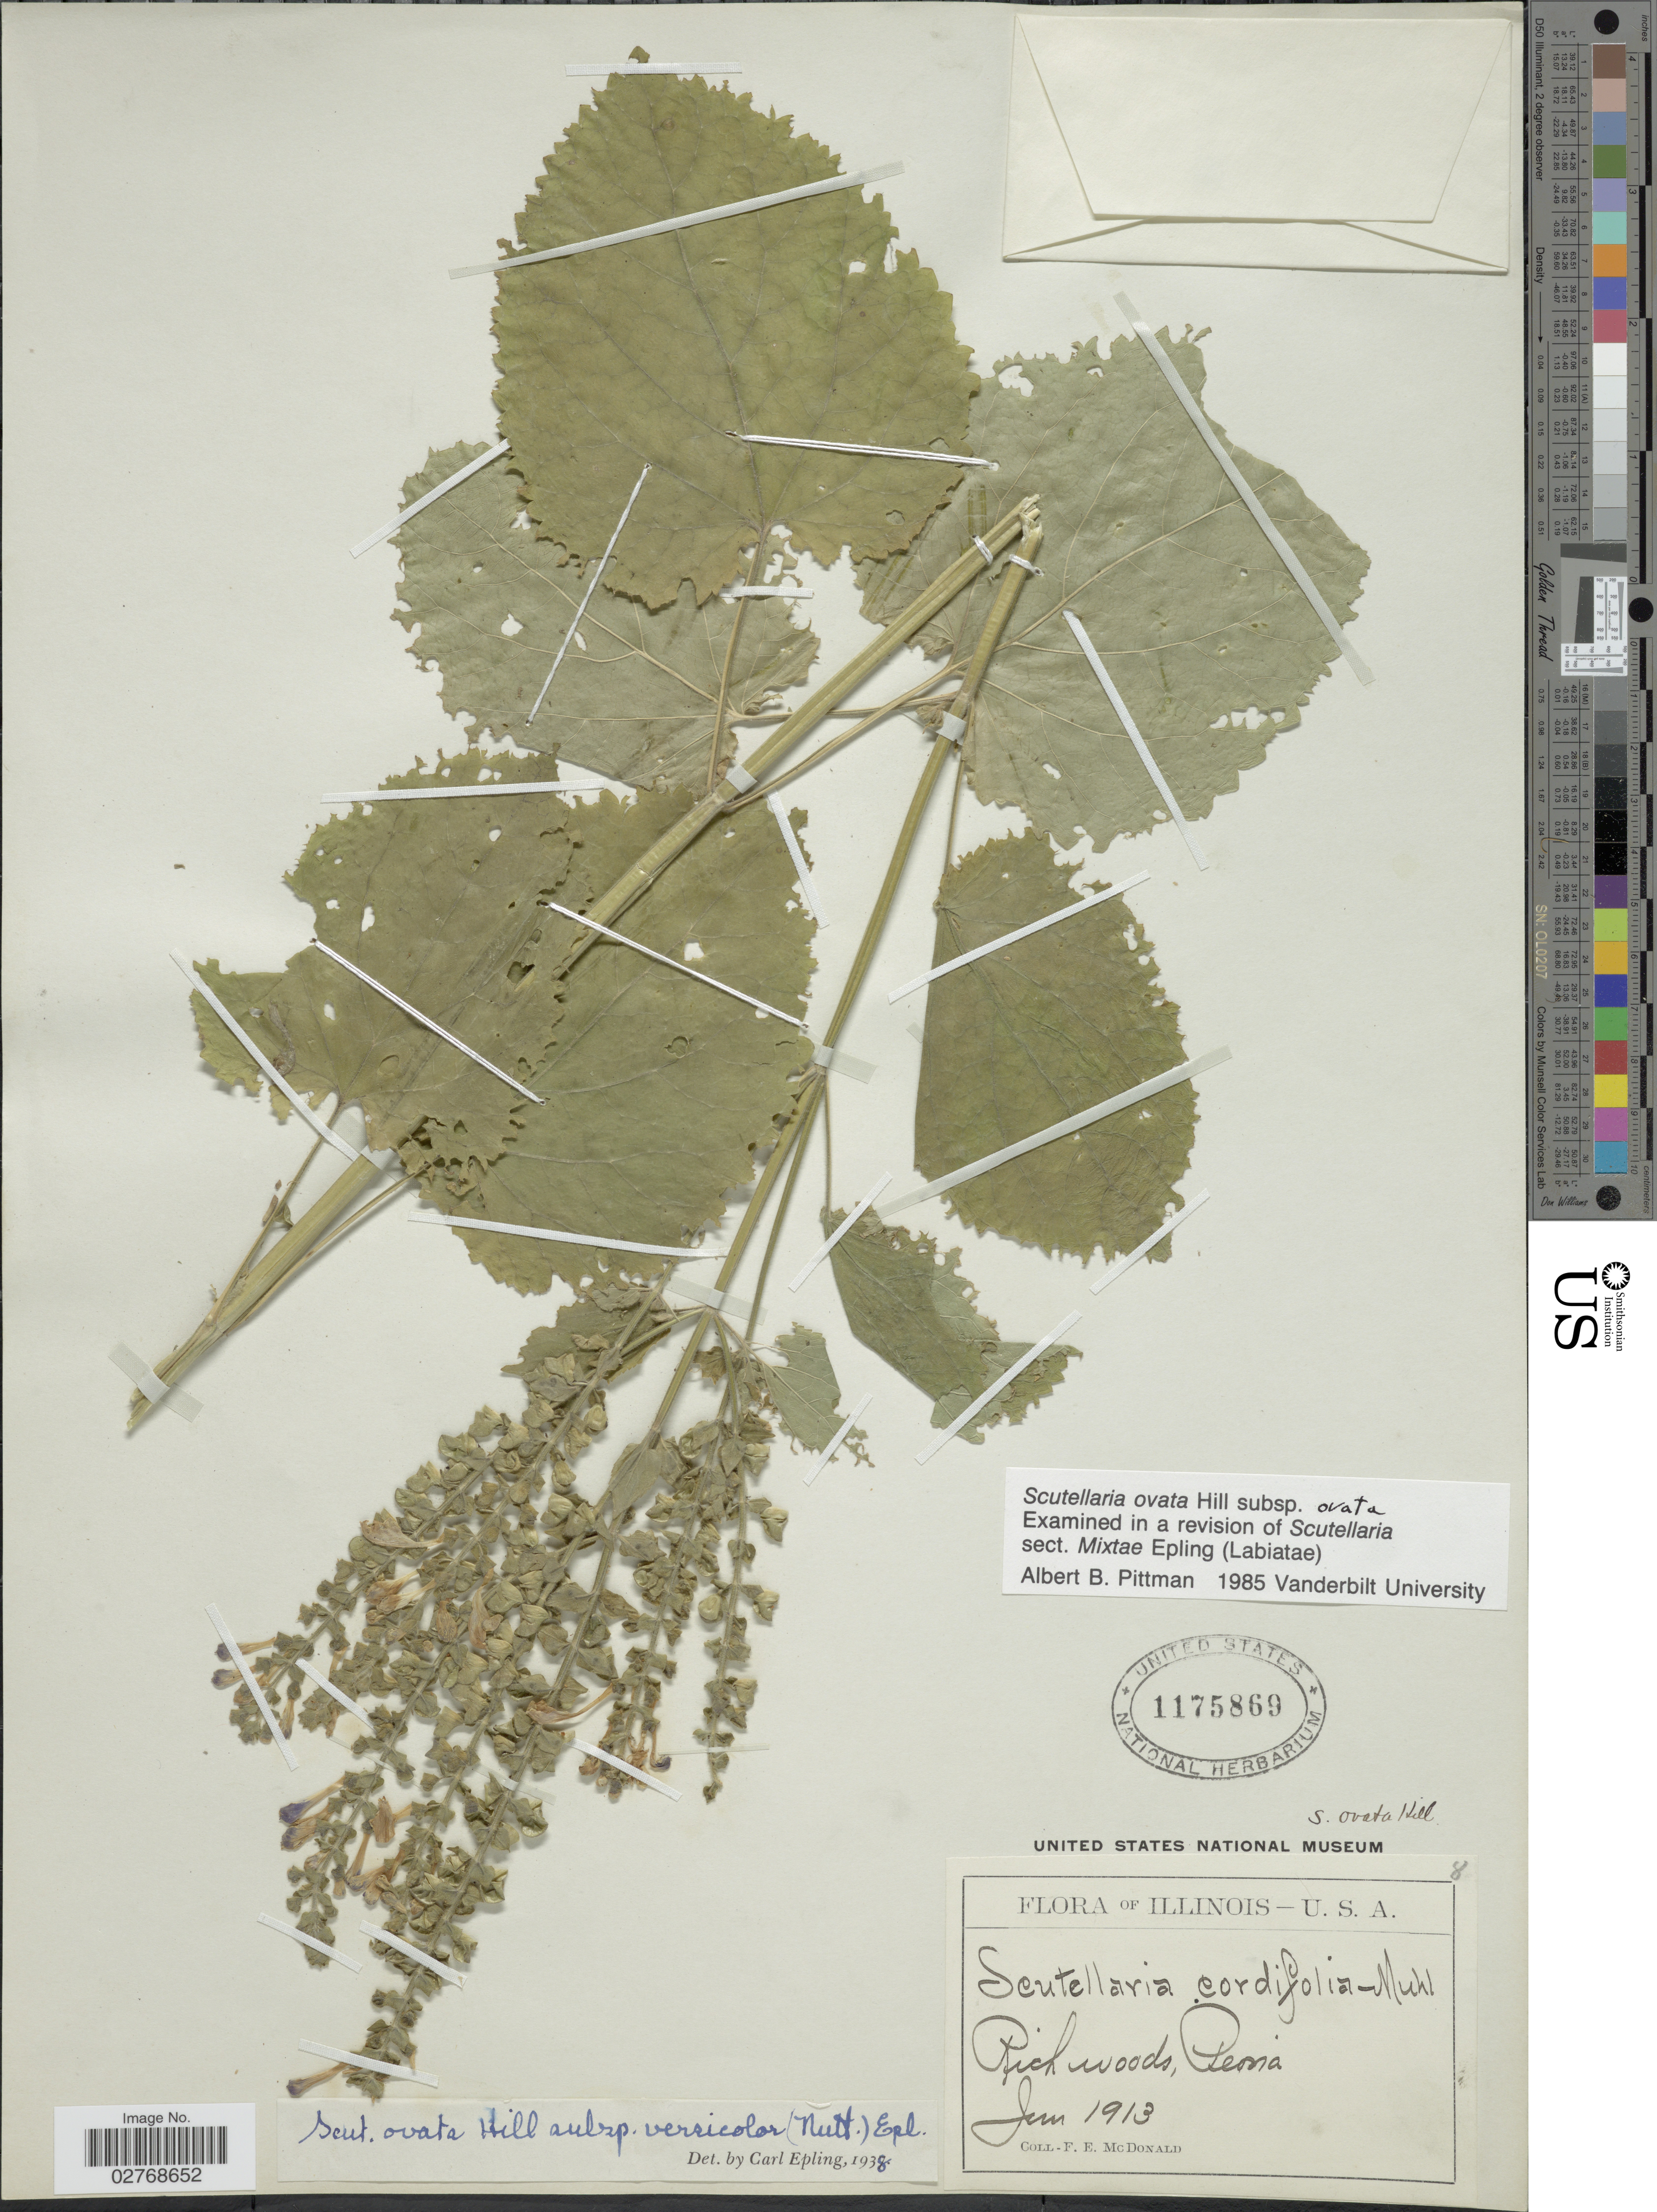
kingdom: Plantae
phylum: Tracheophyta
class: Magnoliopsida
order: Lamiales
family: Lamiaceae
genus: Scutellaria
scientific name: Scutellaria ovata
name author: Hill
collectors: F. E. McDonald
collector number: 8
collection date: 1913-06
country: United States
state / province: Ohio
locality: Rich woods, Peoria.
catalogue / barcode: US 1175869